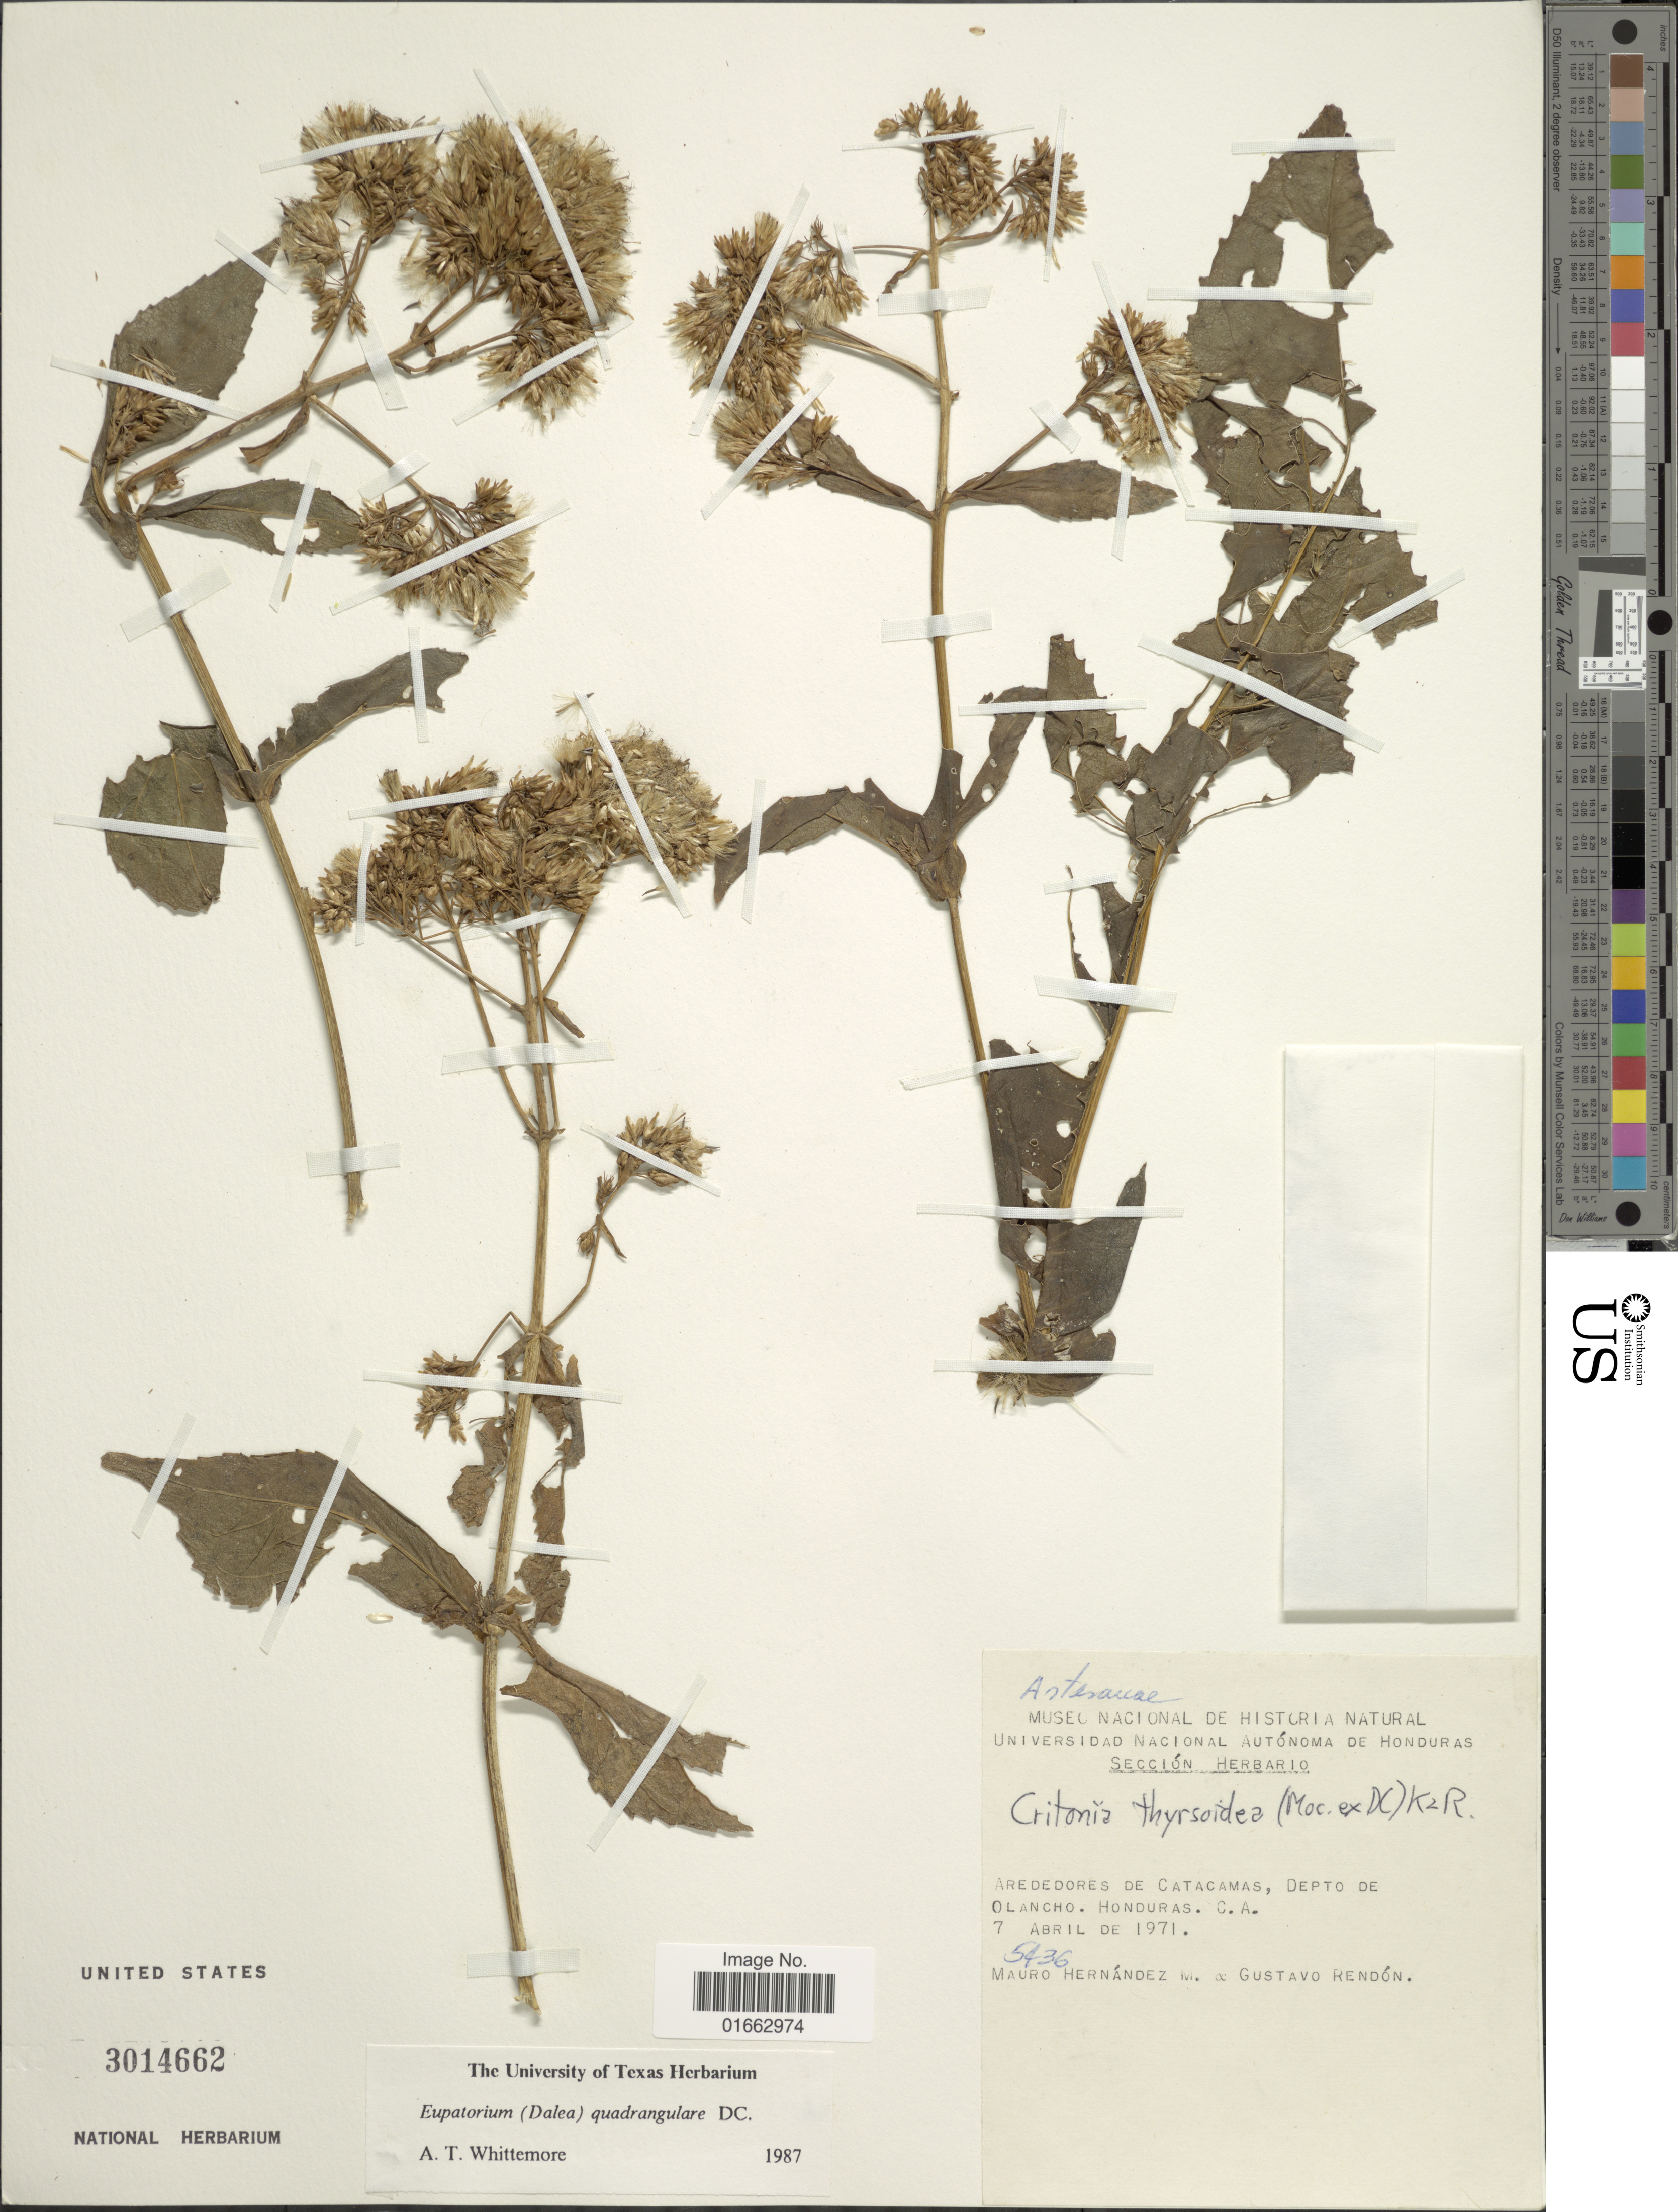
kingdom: Plantae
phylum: Tracheophyta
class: Magnoliopsida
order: Asterales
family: Asteraceae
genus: Critonia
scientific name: Critonia quadrangularis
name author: (DC.) R.M. King & H. Rob.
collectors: M. Hernandez M. & G. Rendón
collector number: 5436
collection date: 1971-04-07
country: Honduras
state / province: Olancho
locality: Arededores de Catacamas, Honduras, C. A.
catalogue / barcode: US 3014662